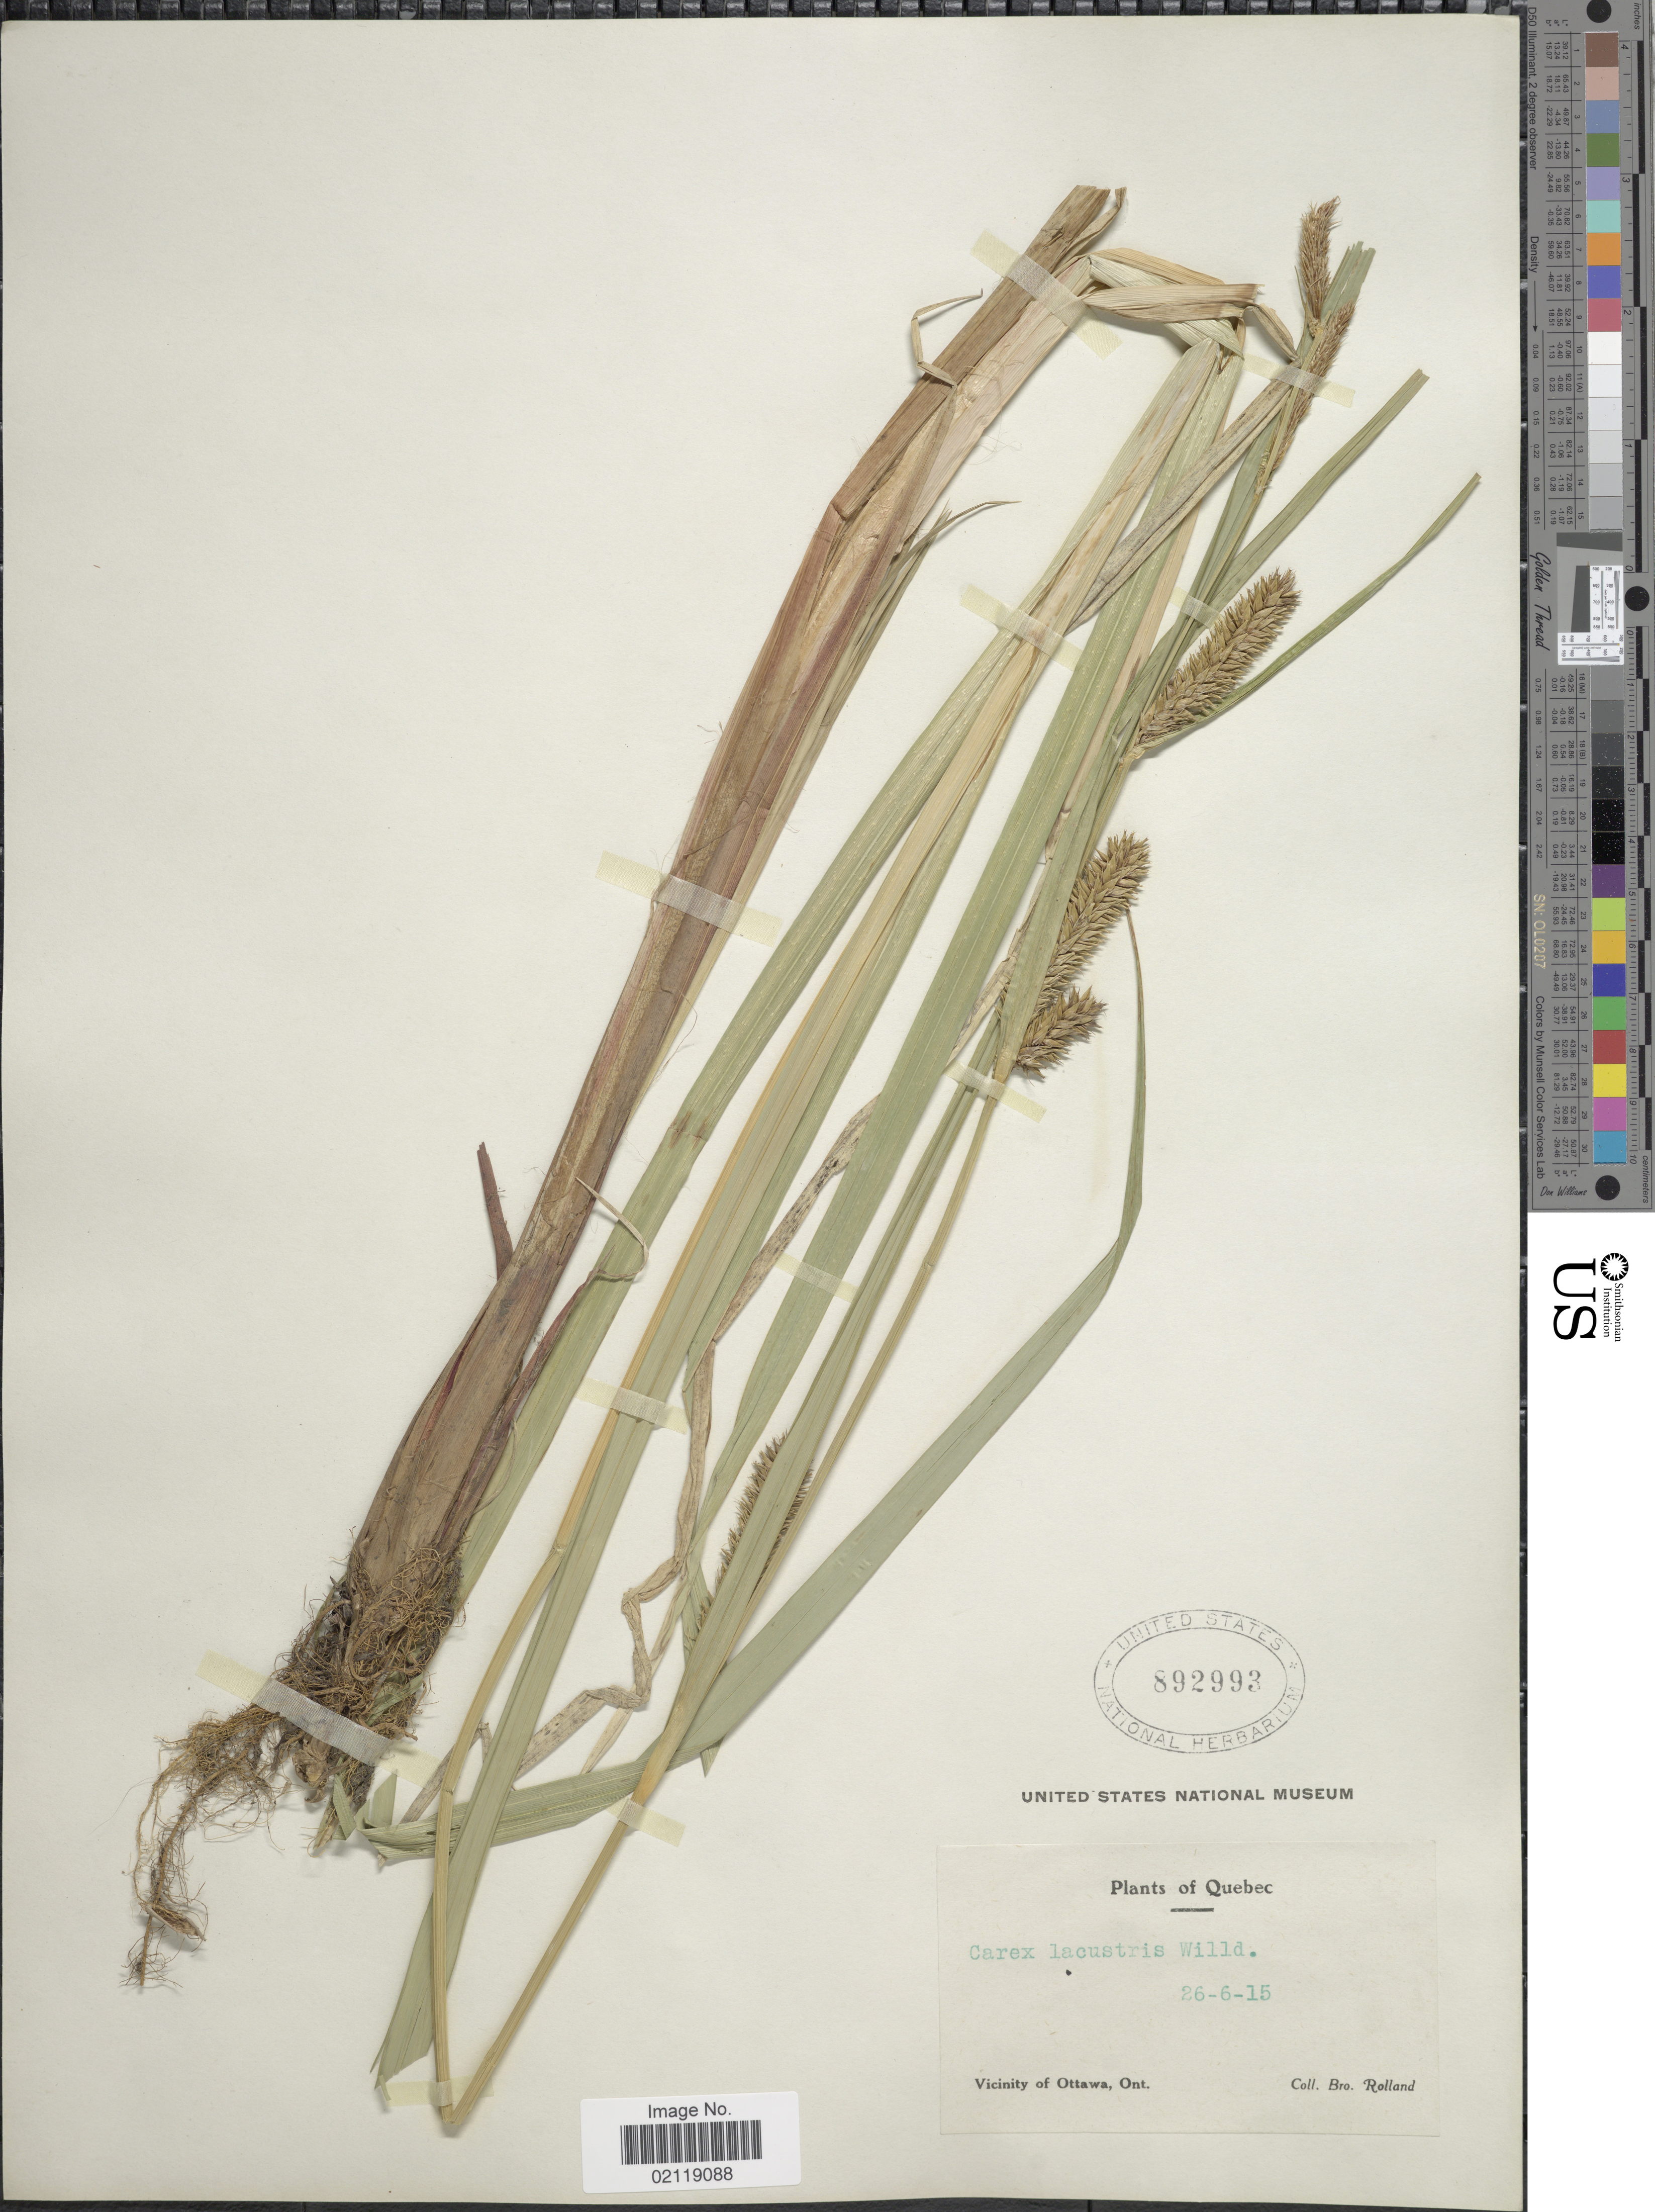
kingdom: Plantae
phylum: Tracheophyta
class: Liliopsida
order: Poales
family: Cyperaceae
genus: Carex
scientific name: Carex lacustris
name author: Willd.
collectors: B. Rolland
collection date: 1915-06-26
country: Canada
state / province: Ontario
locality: Vicinity of Ottawa, Ont.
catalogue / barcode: US 892993